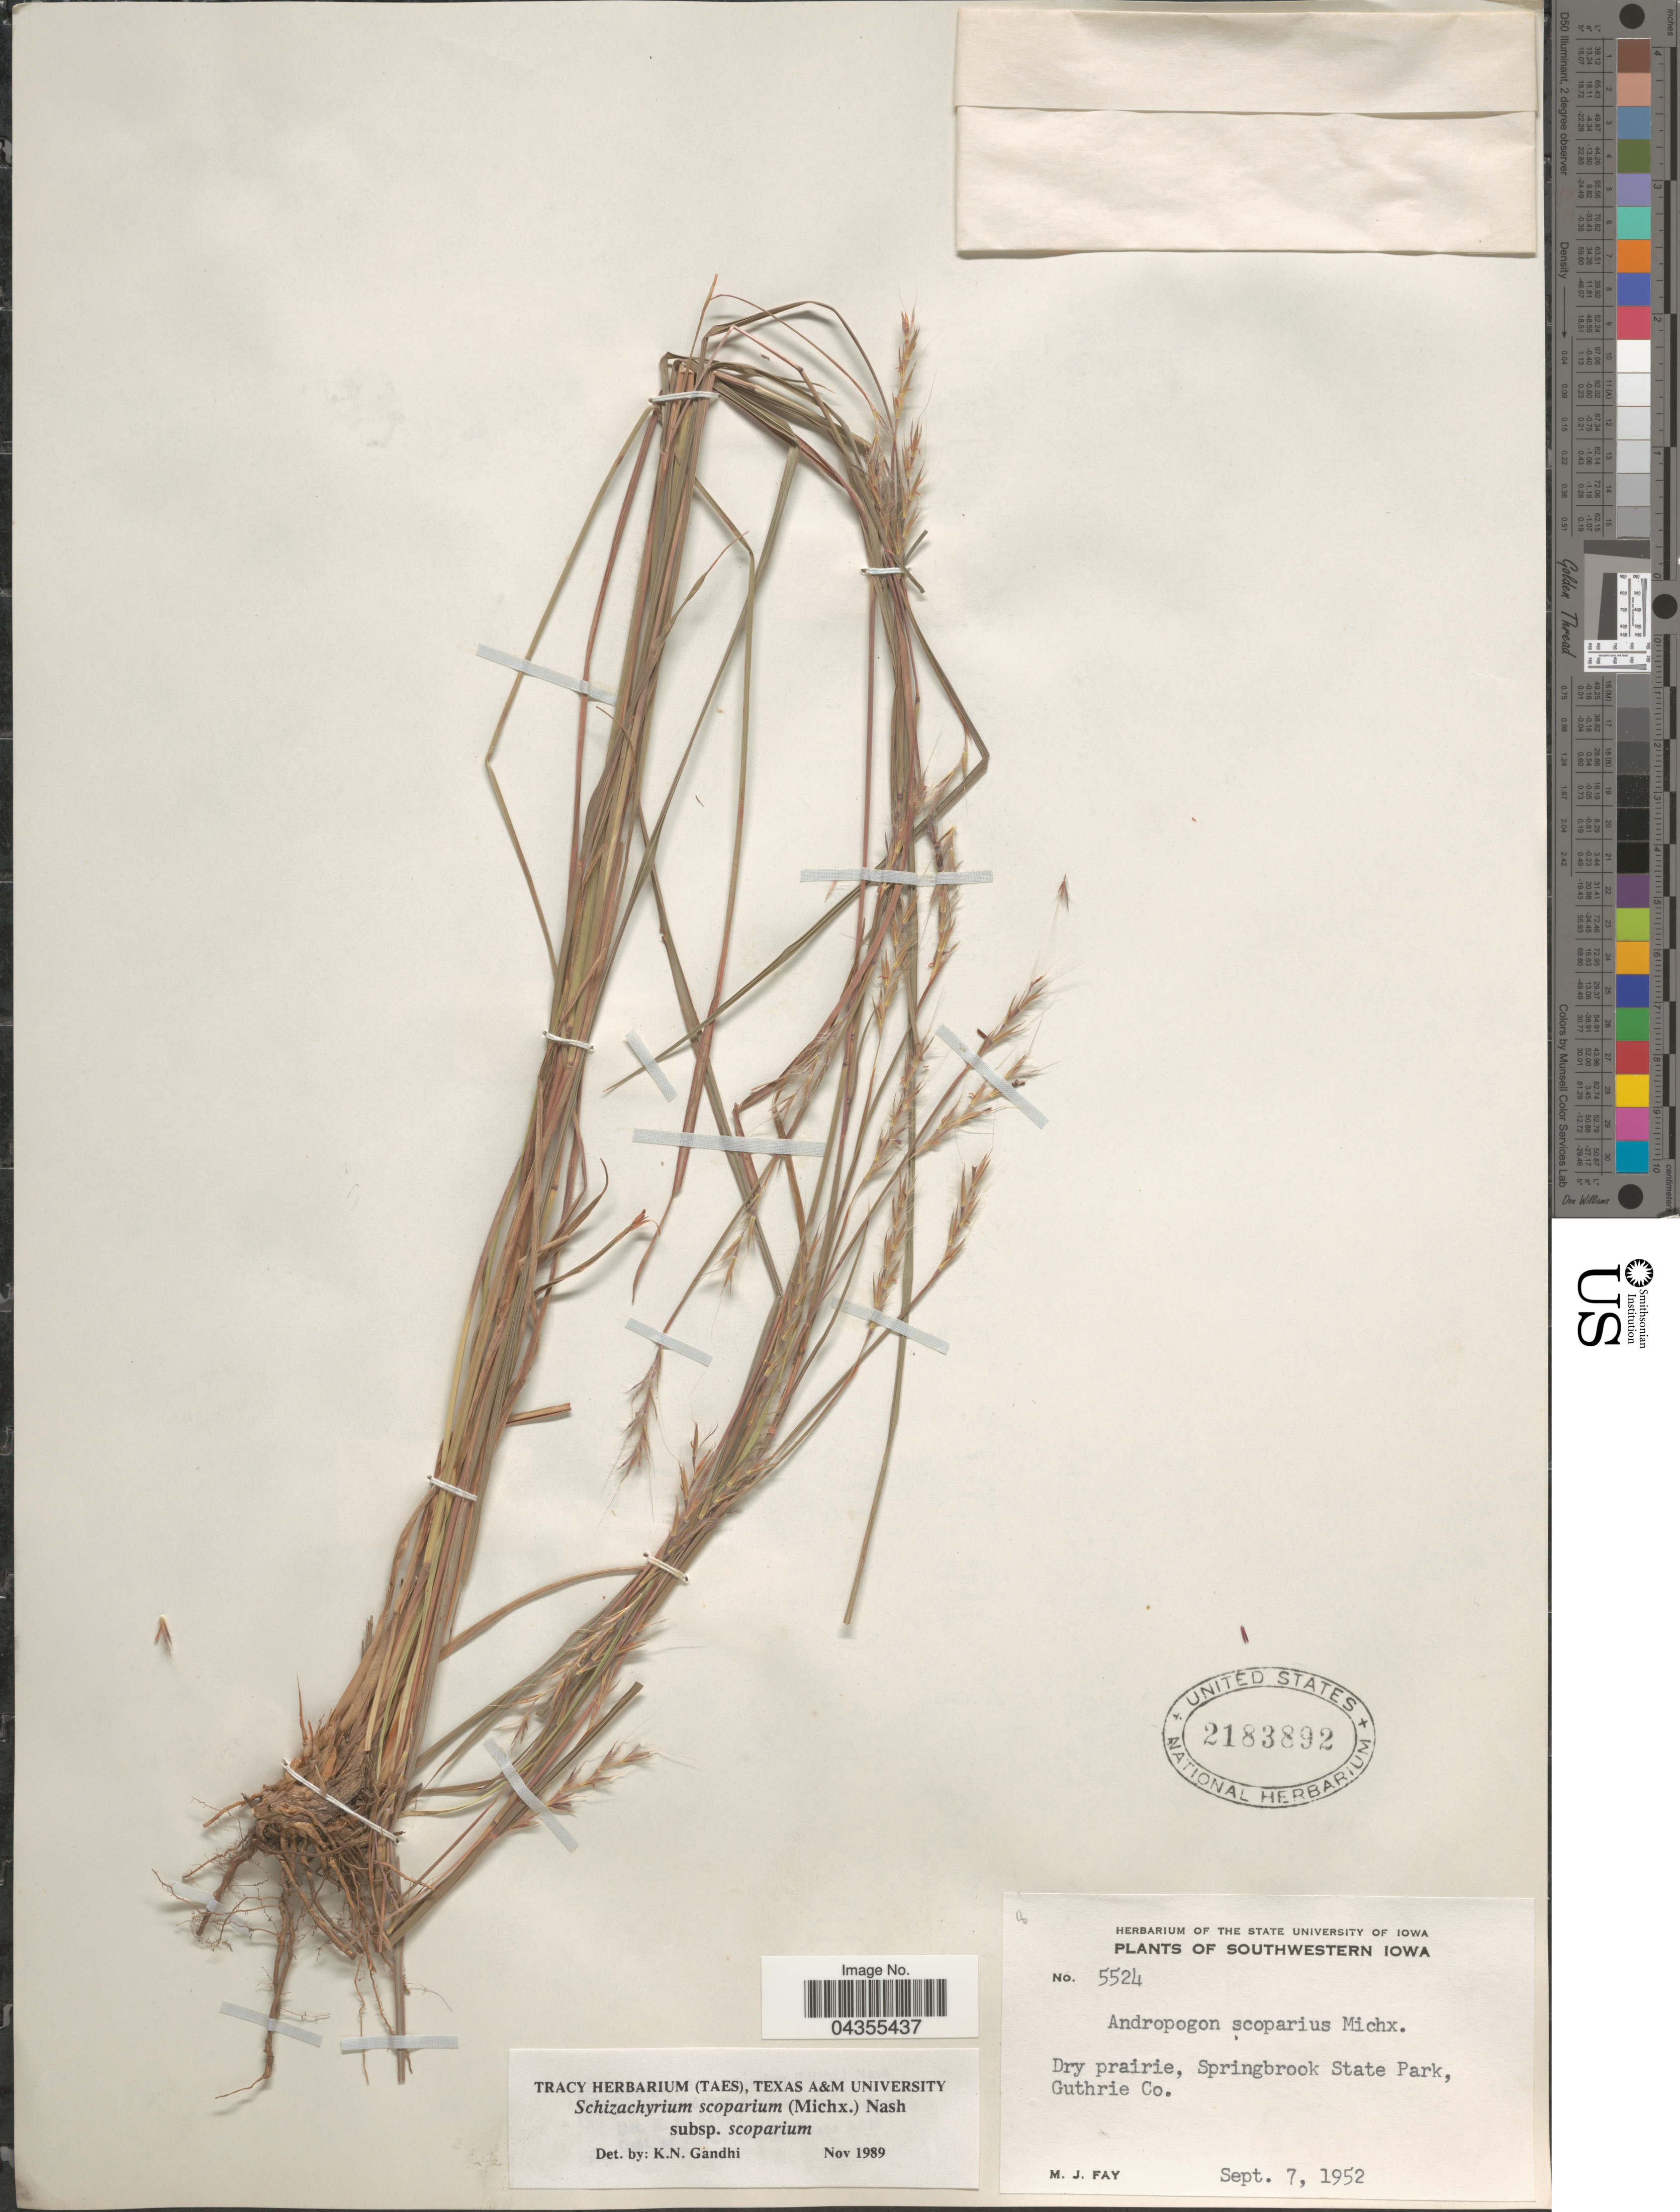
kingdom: Plantae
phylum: Tracheophyta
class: Liliopsida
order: Poales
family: Poaceae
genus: Schizachyrium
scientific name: Schizachyrium scoparium var. scoparium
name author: (Michx.) Nash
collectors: M. Fay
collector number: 5524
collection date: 1952-09-07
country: United States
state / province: Iowa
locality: Southwestern Iowa. Dry prairie, Springbrook State Park, Guthrie Co.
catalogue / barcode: US 2183892